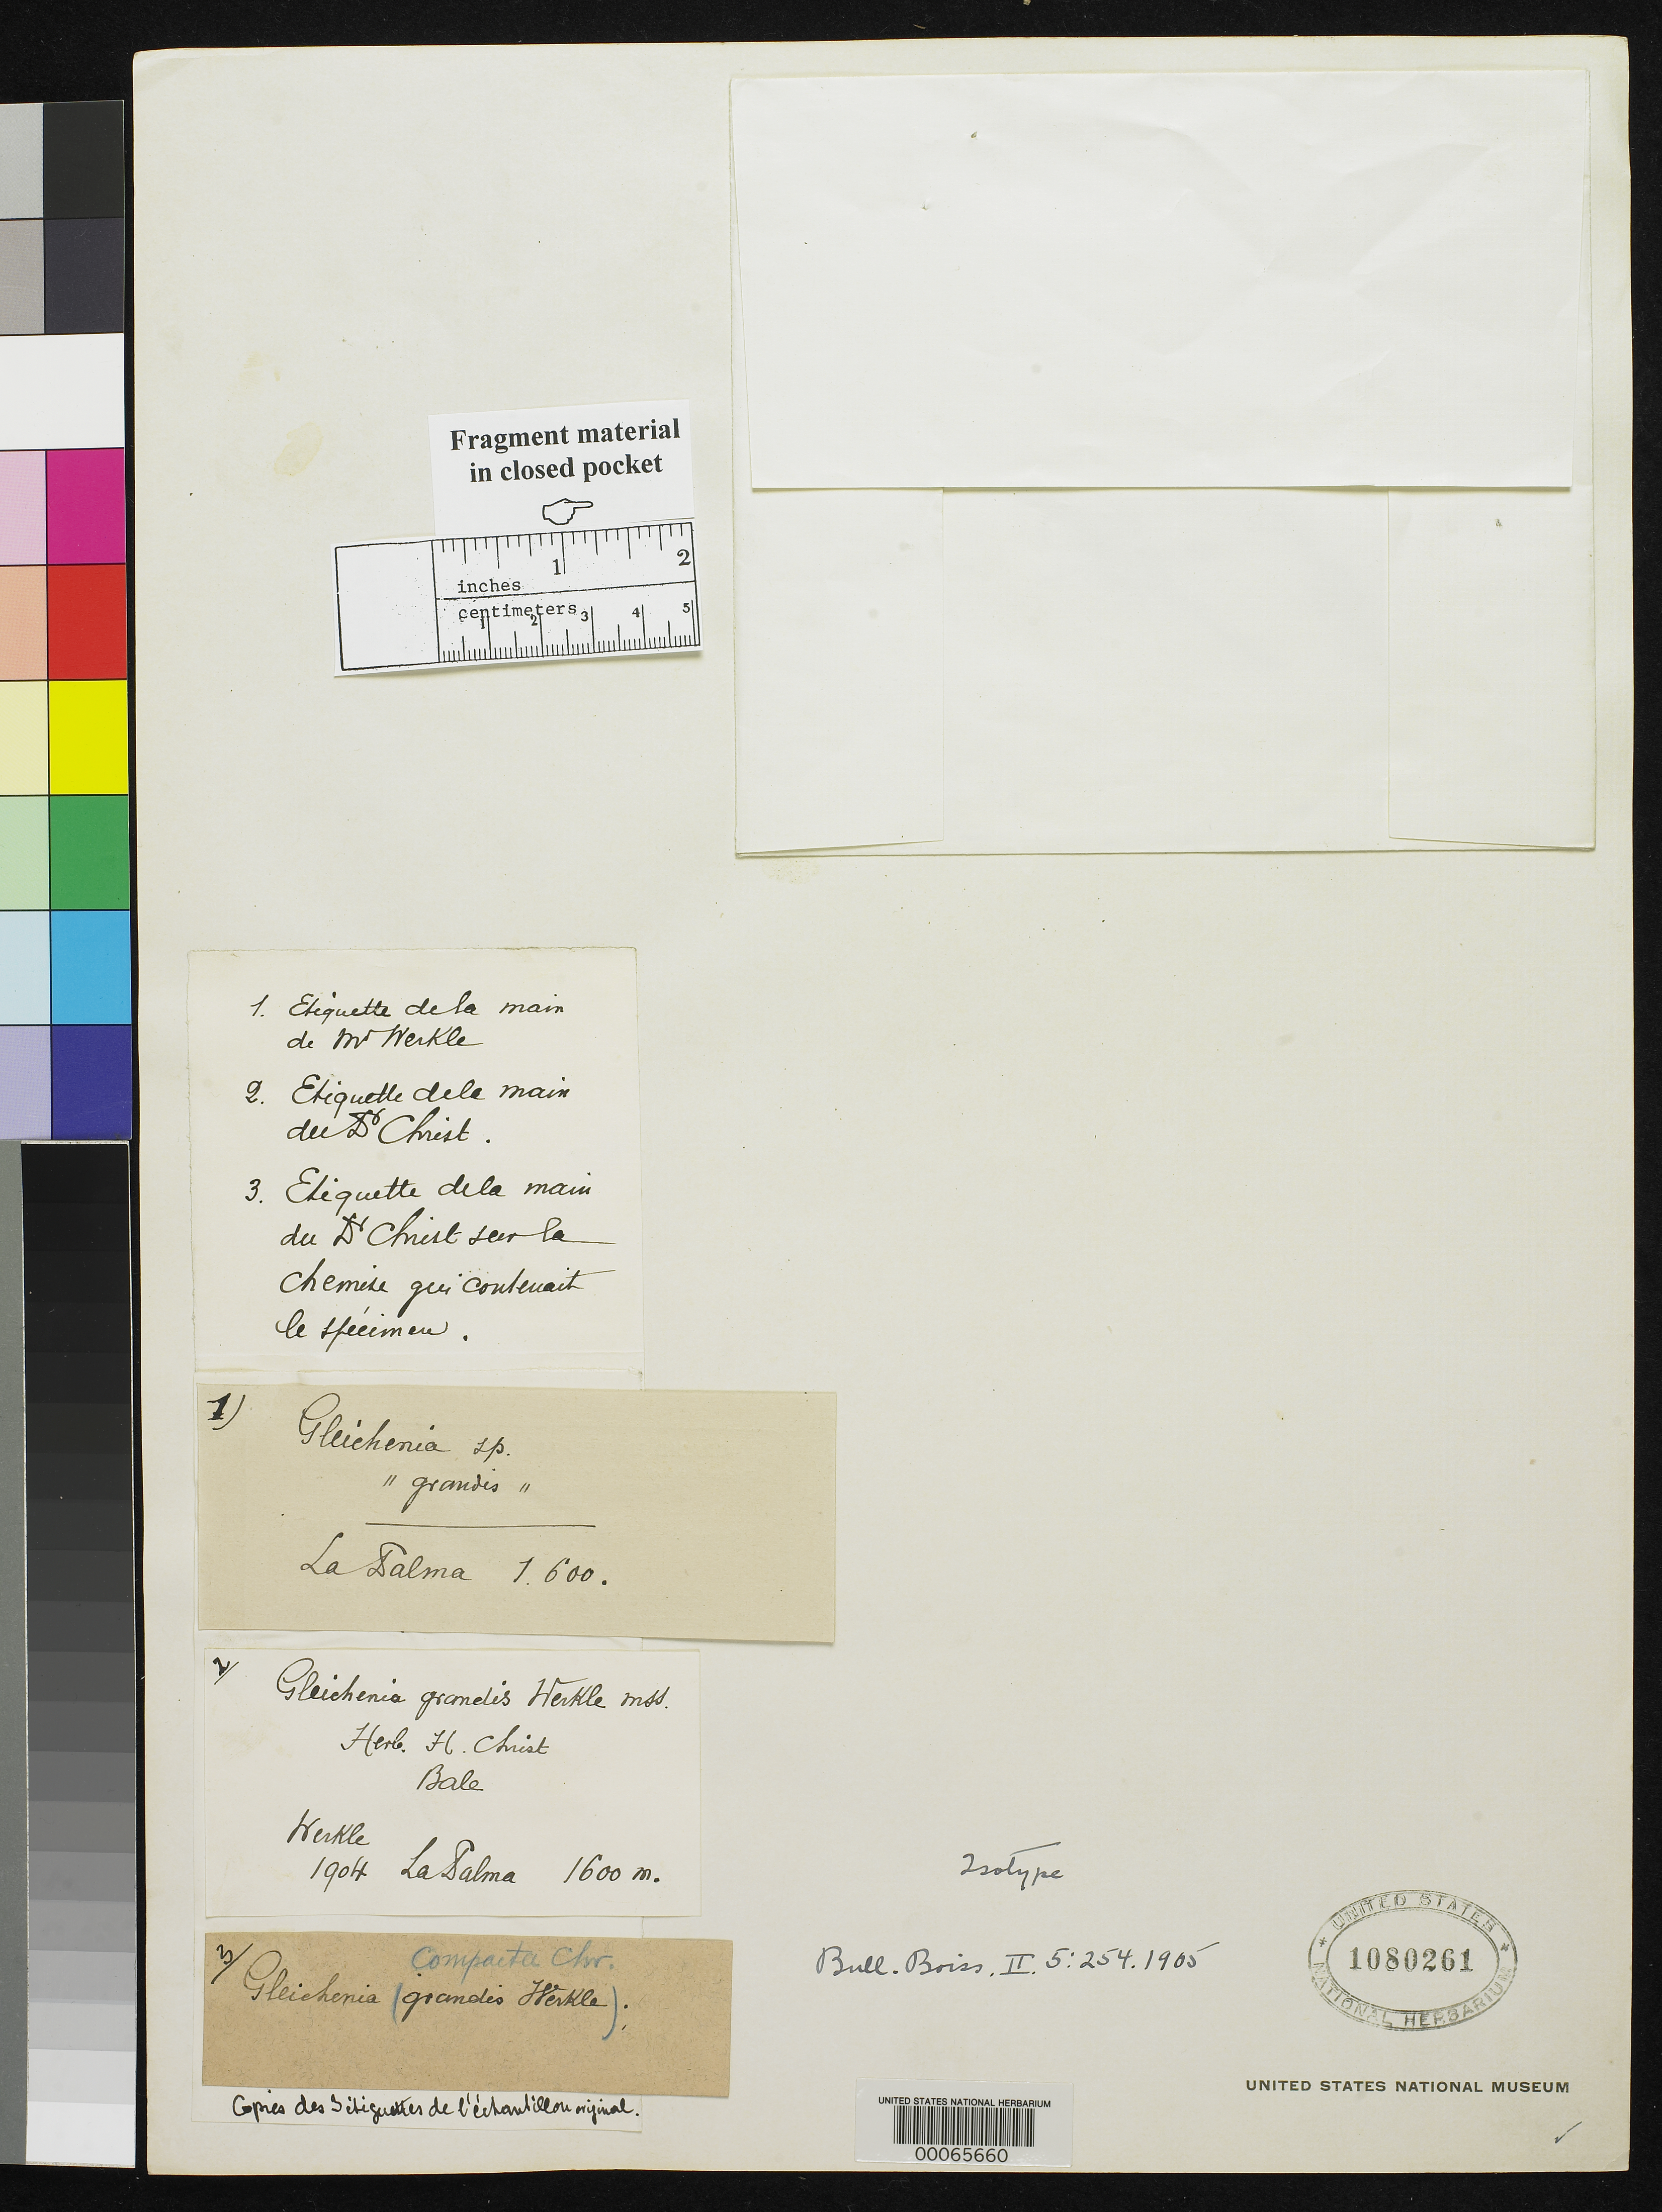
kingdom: Plantae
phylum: Tracheophyta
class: Polypodiopsida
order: Gleicheniales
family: Gleicheniaceae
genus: Gleichenia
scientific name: Gleichenia compacta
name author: Christ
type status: Type Collection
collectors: C. C Wercklé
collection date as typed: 1904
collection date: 1904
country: Costa Rica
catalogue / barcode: US 1080261